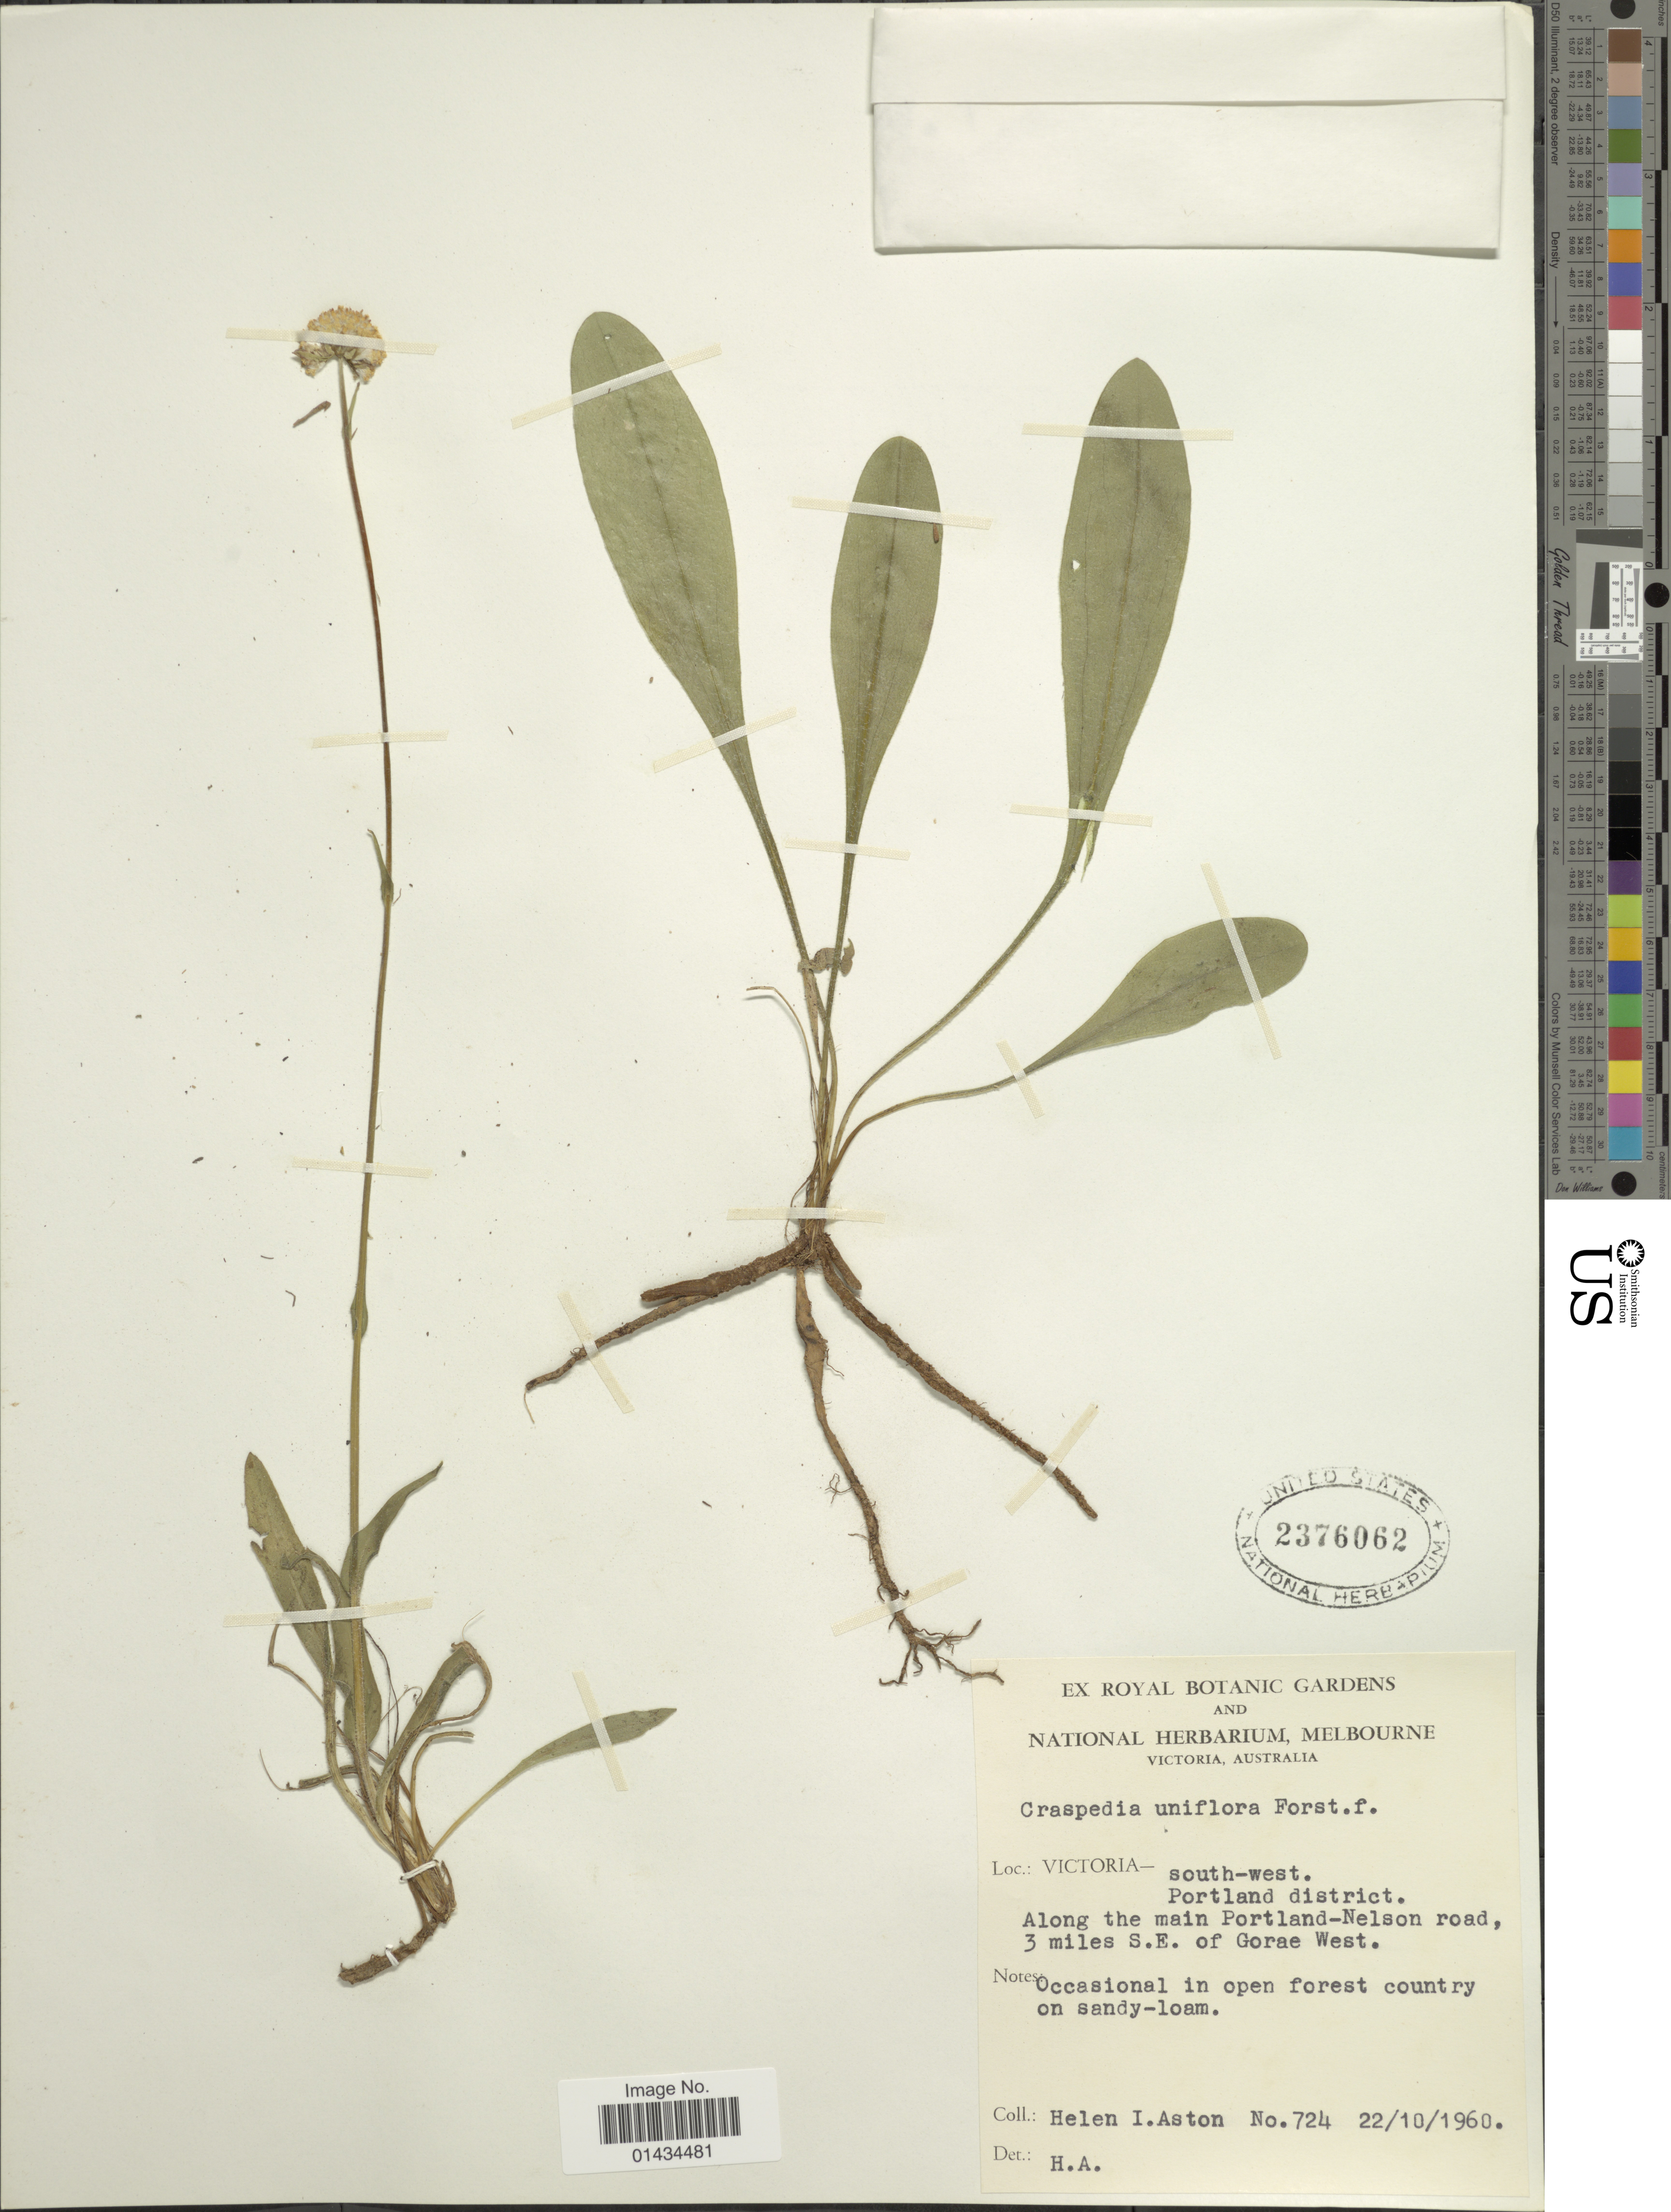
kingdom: Plantae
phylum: Tracheophyta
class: Magnoliopsida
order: Asterales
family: Asteraceae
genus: Craspedia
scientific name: Craspedia uniflora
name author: G. Forst.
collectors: H. I. Aston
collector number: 724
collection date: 1960-10-22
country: Australia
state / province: Victoria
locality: Victoria, south-west, Portland district, along the main Portland-Nelson road, 3 miles S.E. of Gorae West, occasional in open forest country on sandy-loam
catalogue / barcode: US 2376062